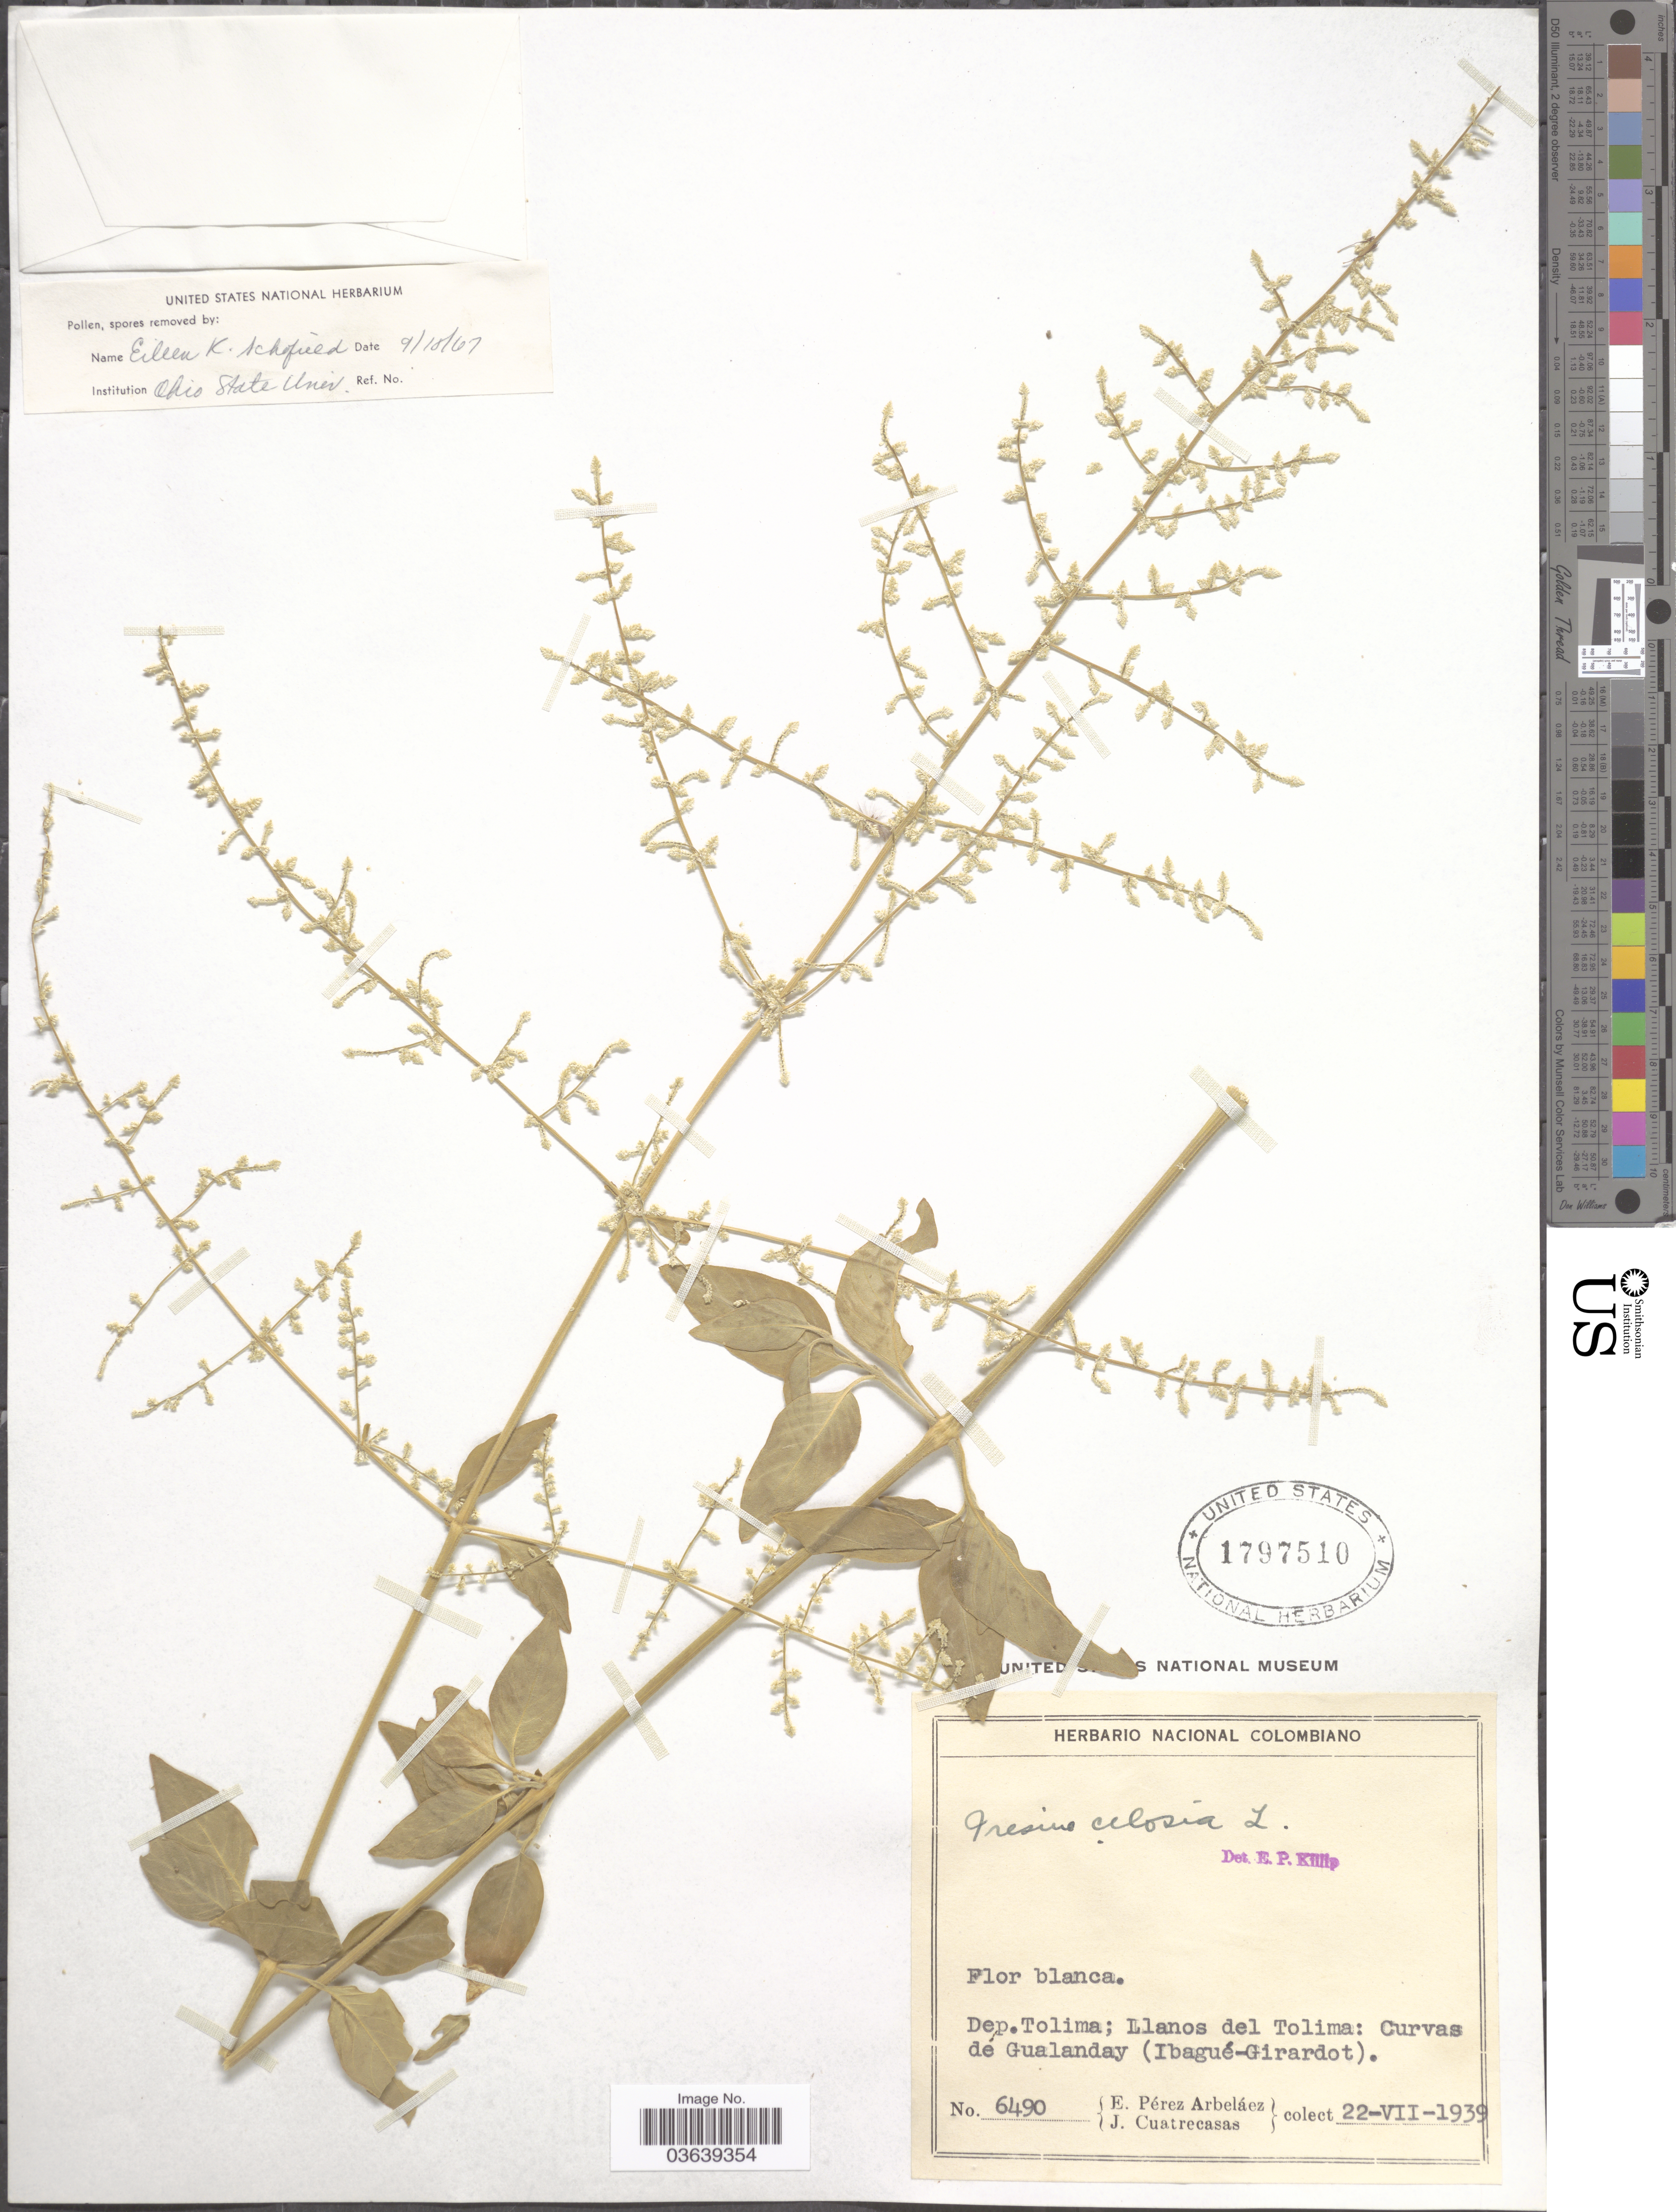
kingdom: Plantae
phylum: Tracheophyta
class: Magnoliopsida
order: Caryophyllales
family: Amaranthaceae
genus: Iresine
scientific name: Iresine celosia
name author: L.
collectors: E. Pérez Arbeláez & J. Cuatrecasas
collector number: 6490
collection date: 1939-07-22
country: Colombia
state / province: Tolima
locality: Dep. Tolima; Llanos del Tolima: Curvas de Gualanday (Ibagué-Girardot).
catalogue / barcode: US 1797510